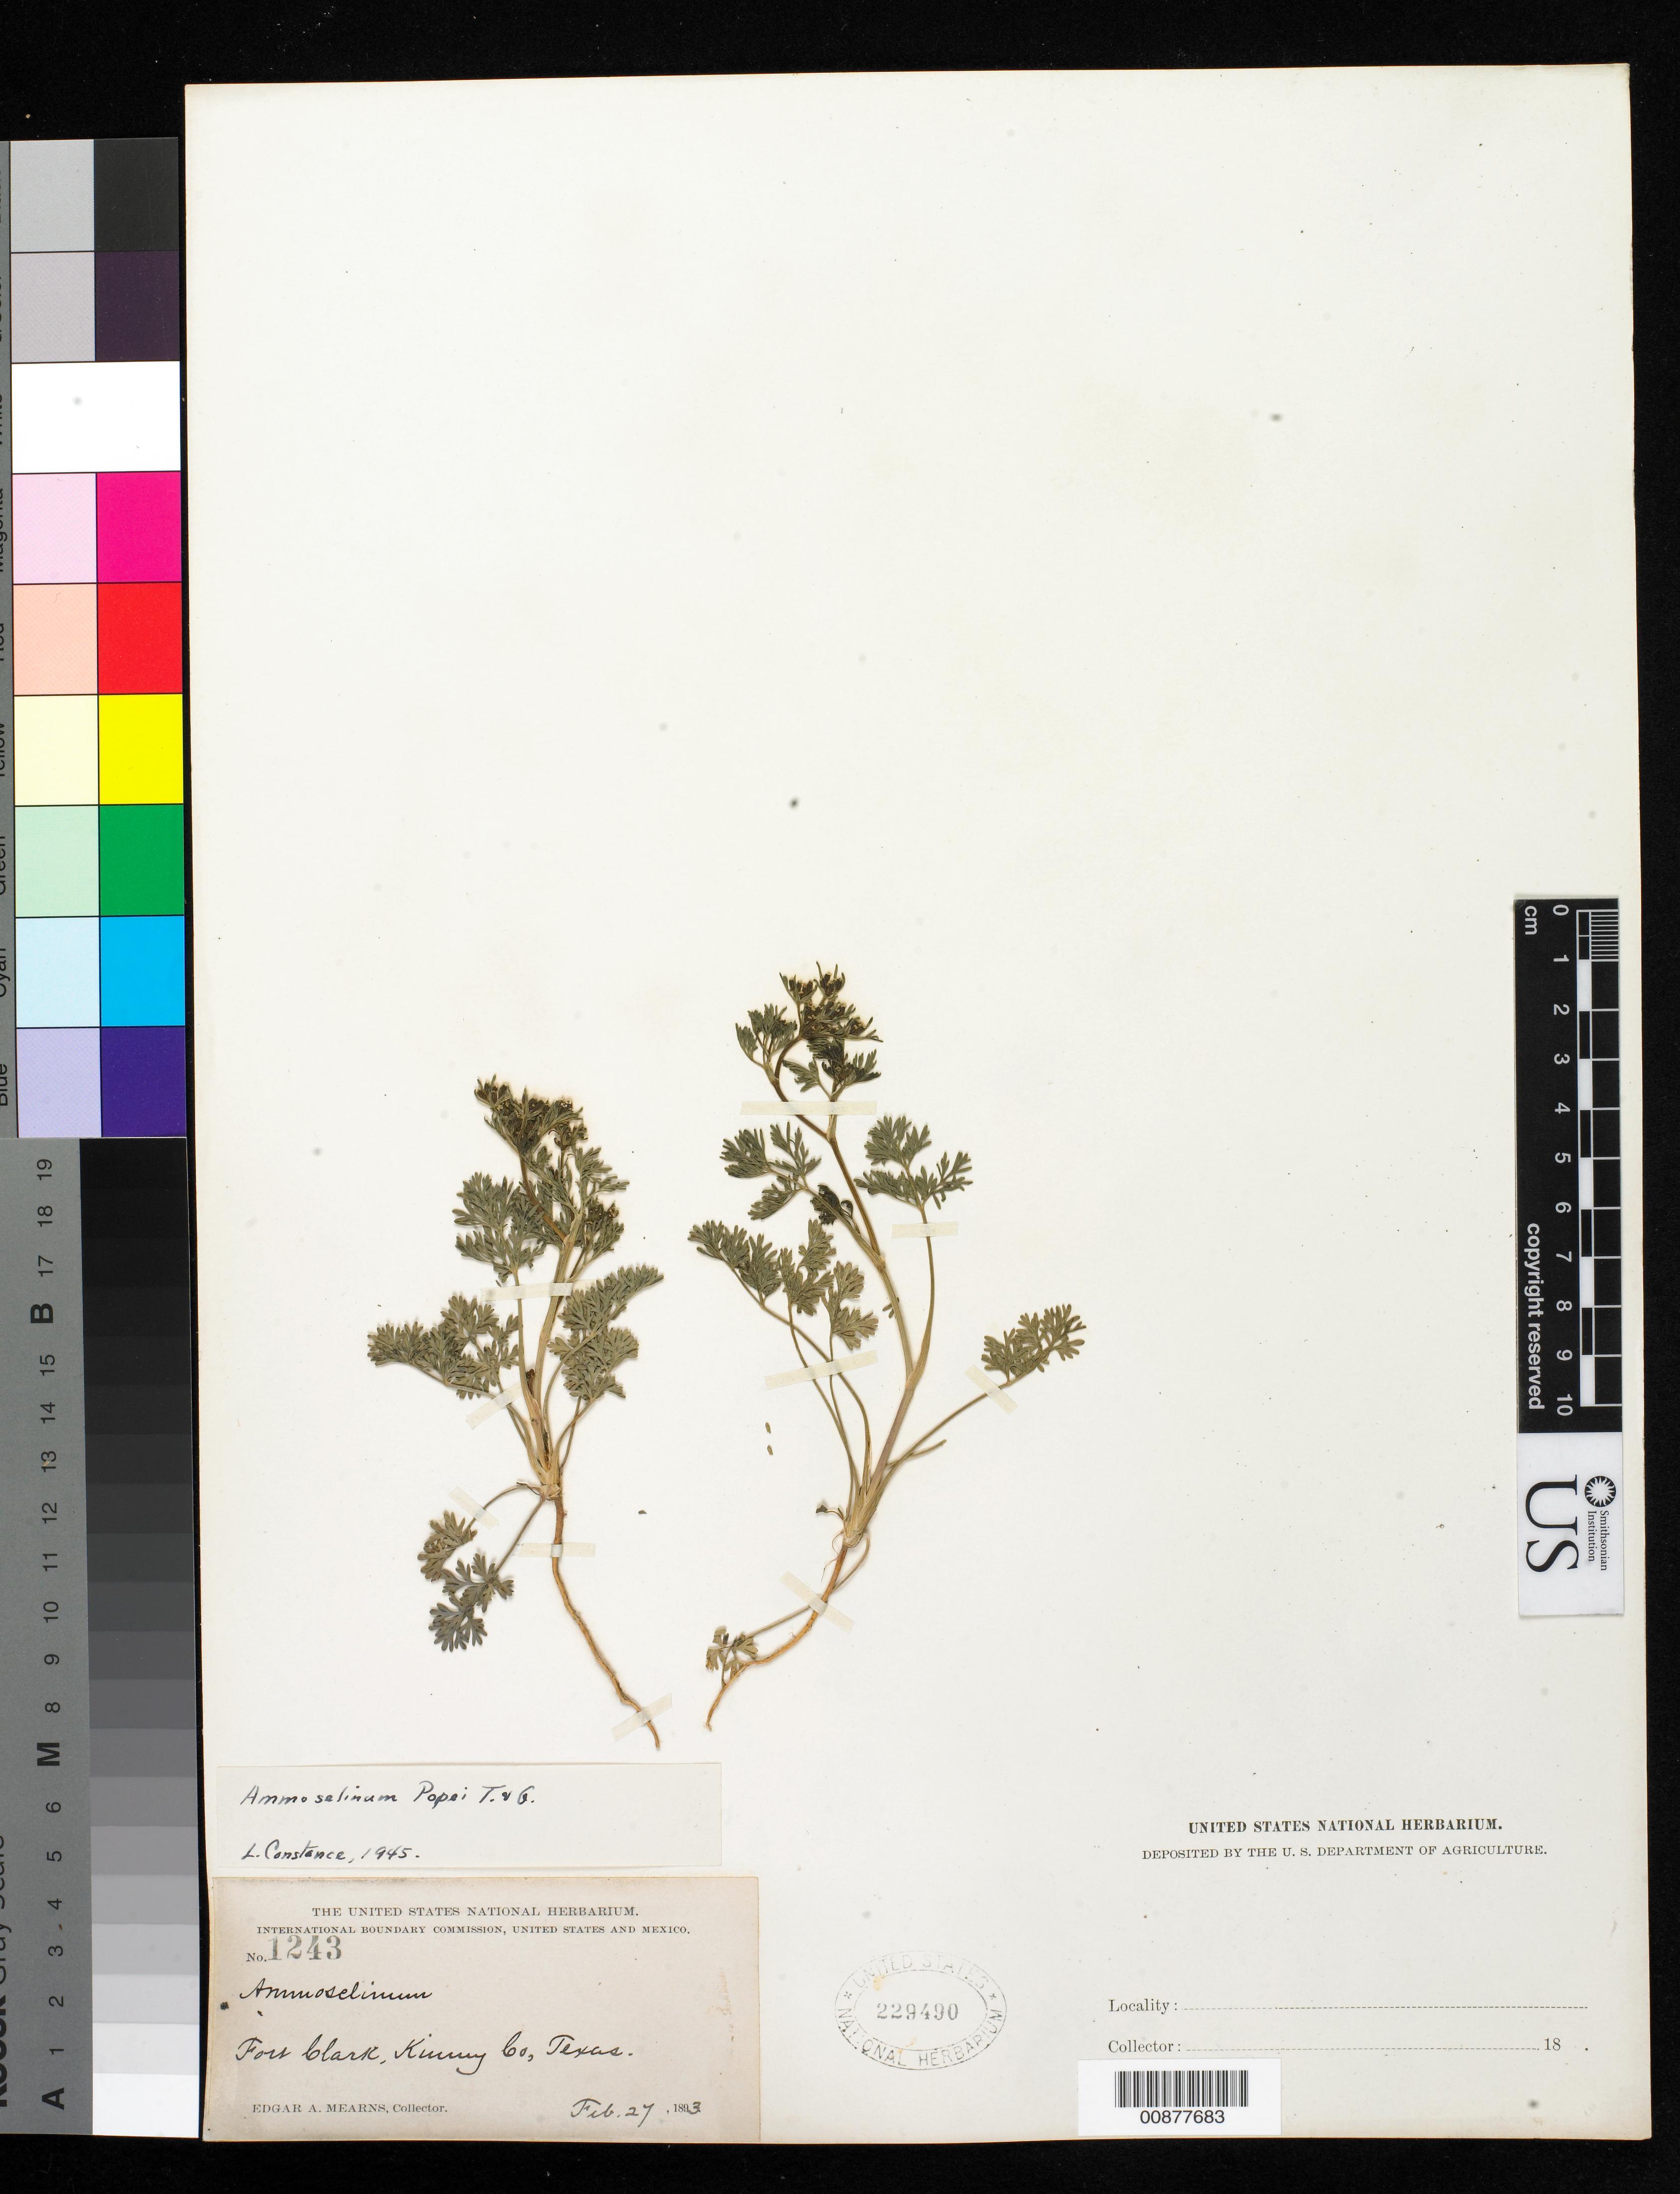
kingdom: Plantae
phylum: Tracheophyta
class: Magnoliopsida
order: Apiales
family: Apiaceae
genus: Ammoselinum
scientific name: Ammoselinum popei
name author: Torr. & A. Gray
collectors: E. A. Mearns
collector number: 1243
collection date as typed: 27 Feb 1893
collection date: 1893-02-27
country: United States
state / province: Texas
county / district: Kinney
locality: Fort Clark, Kinney County, Texas.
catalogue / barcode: US 229490